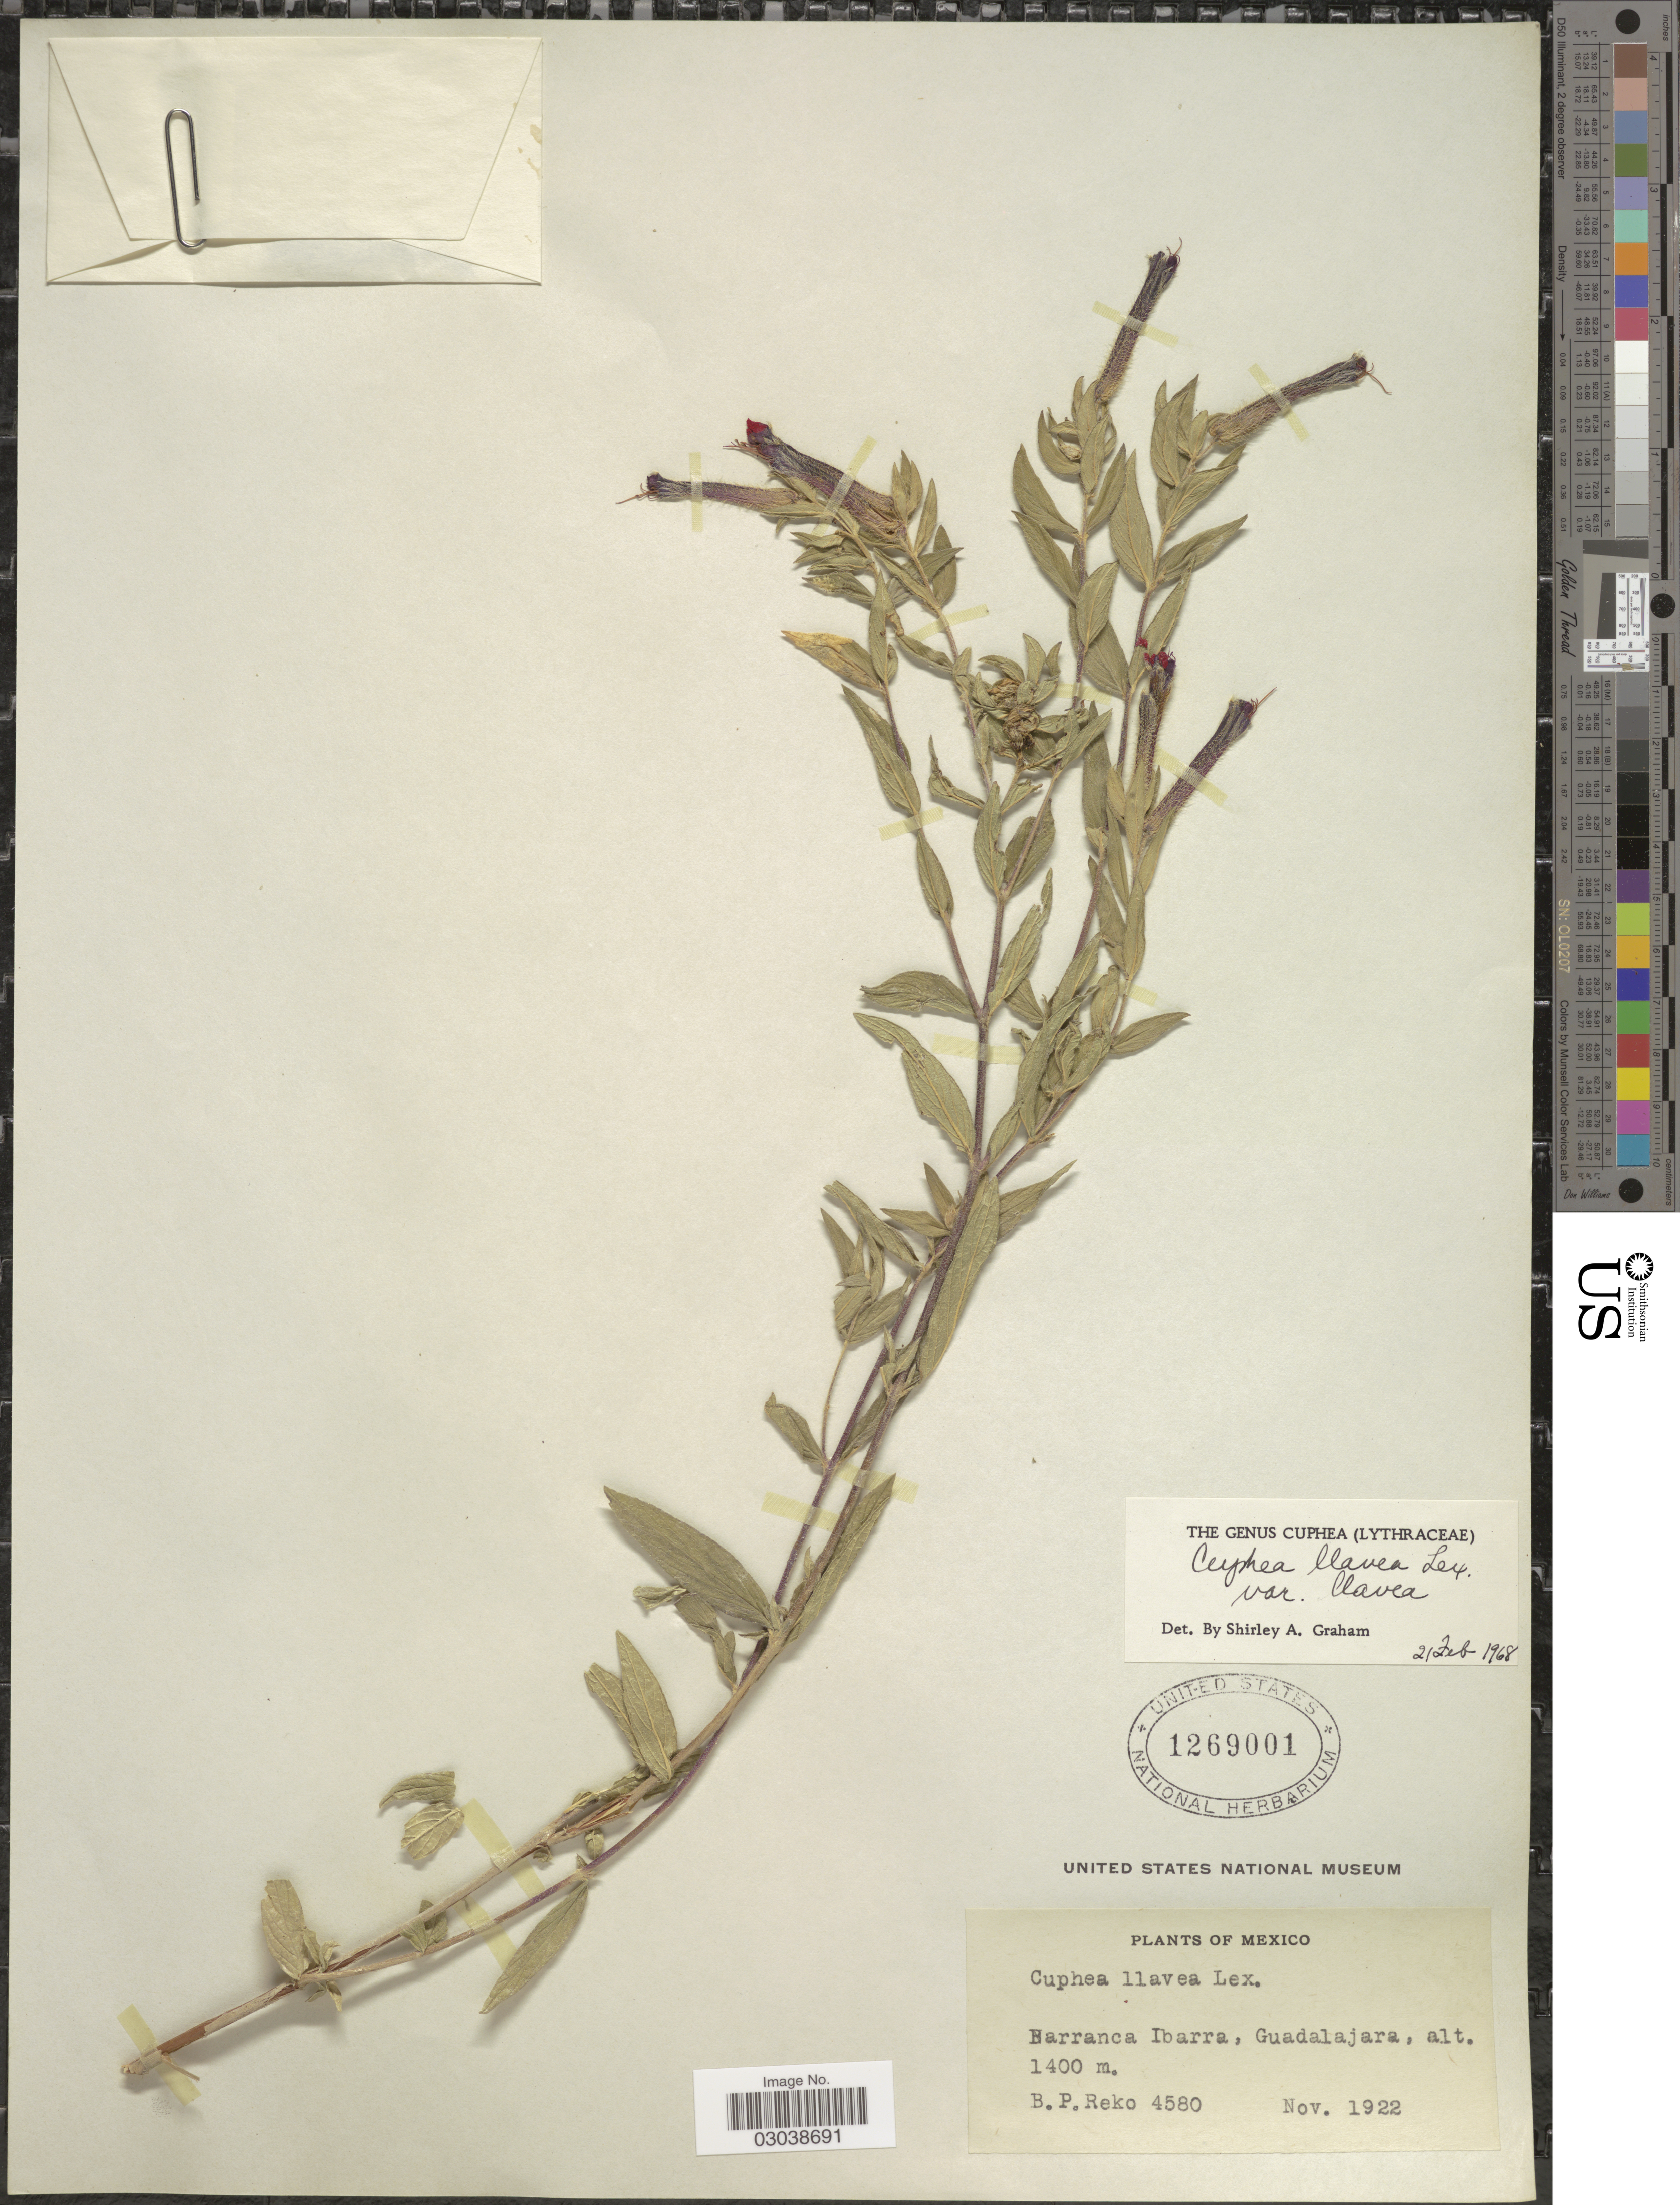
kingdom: Plantae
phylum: Tracheophyta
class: Magnoliopsida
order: Myrtales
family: Lythraceae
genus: Cuphea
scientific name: Cuphea llavea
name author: Lex.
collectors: B. P. Reko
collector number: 4580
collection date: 1922-11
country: Mexico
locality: Barranca Ibarra, Guadalajara.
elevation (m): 1400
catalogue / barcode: US 1269001